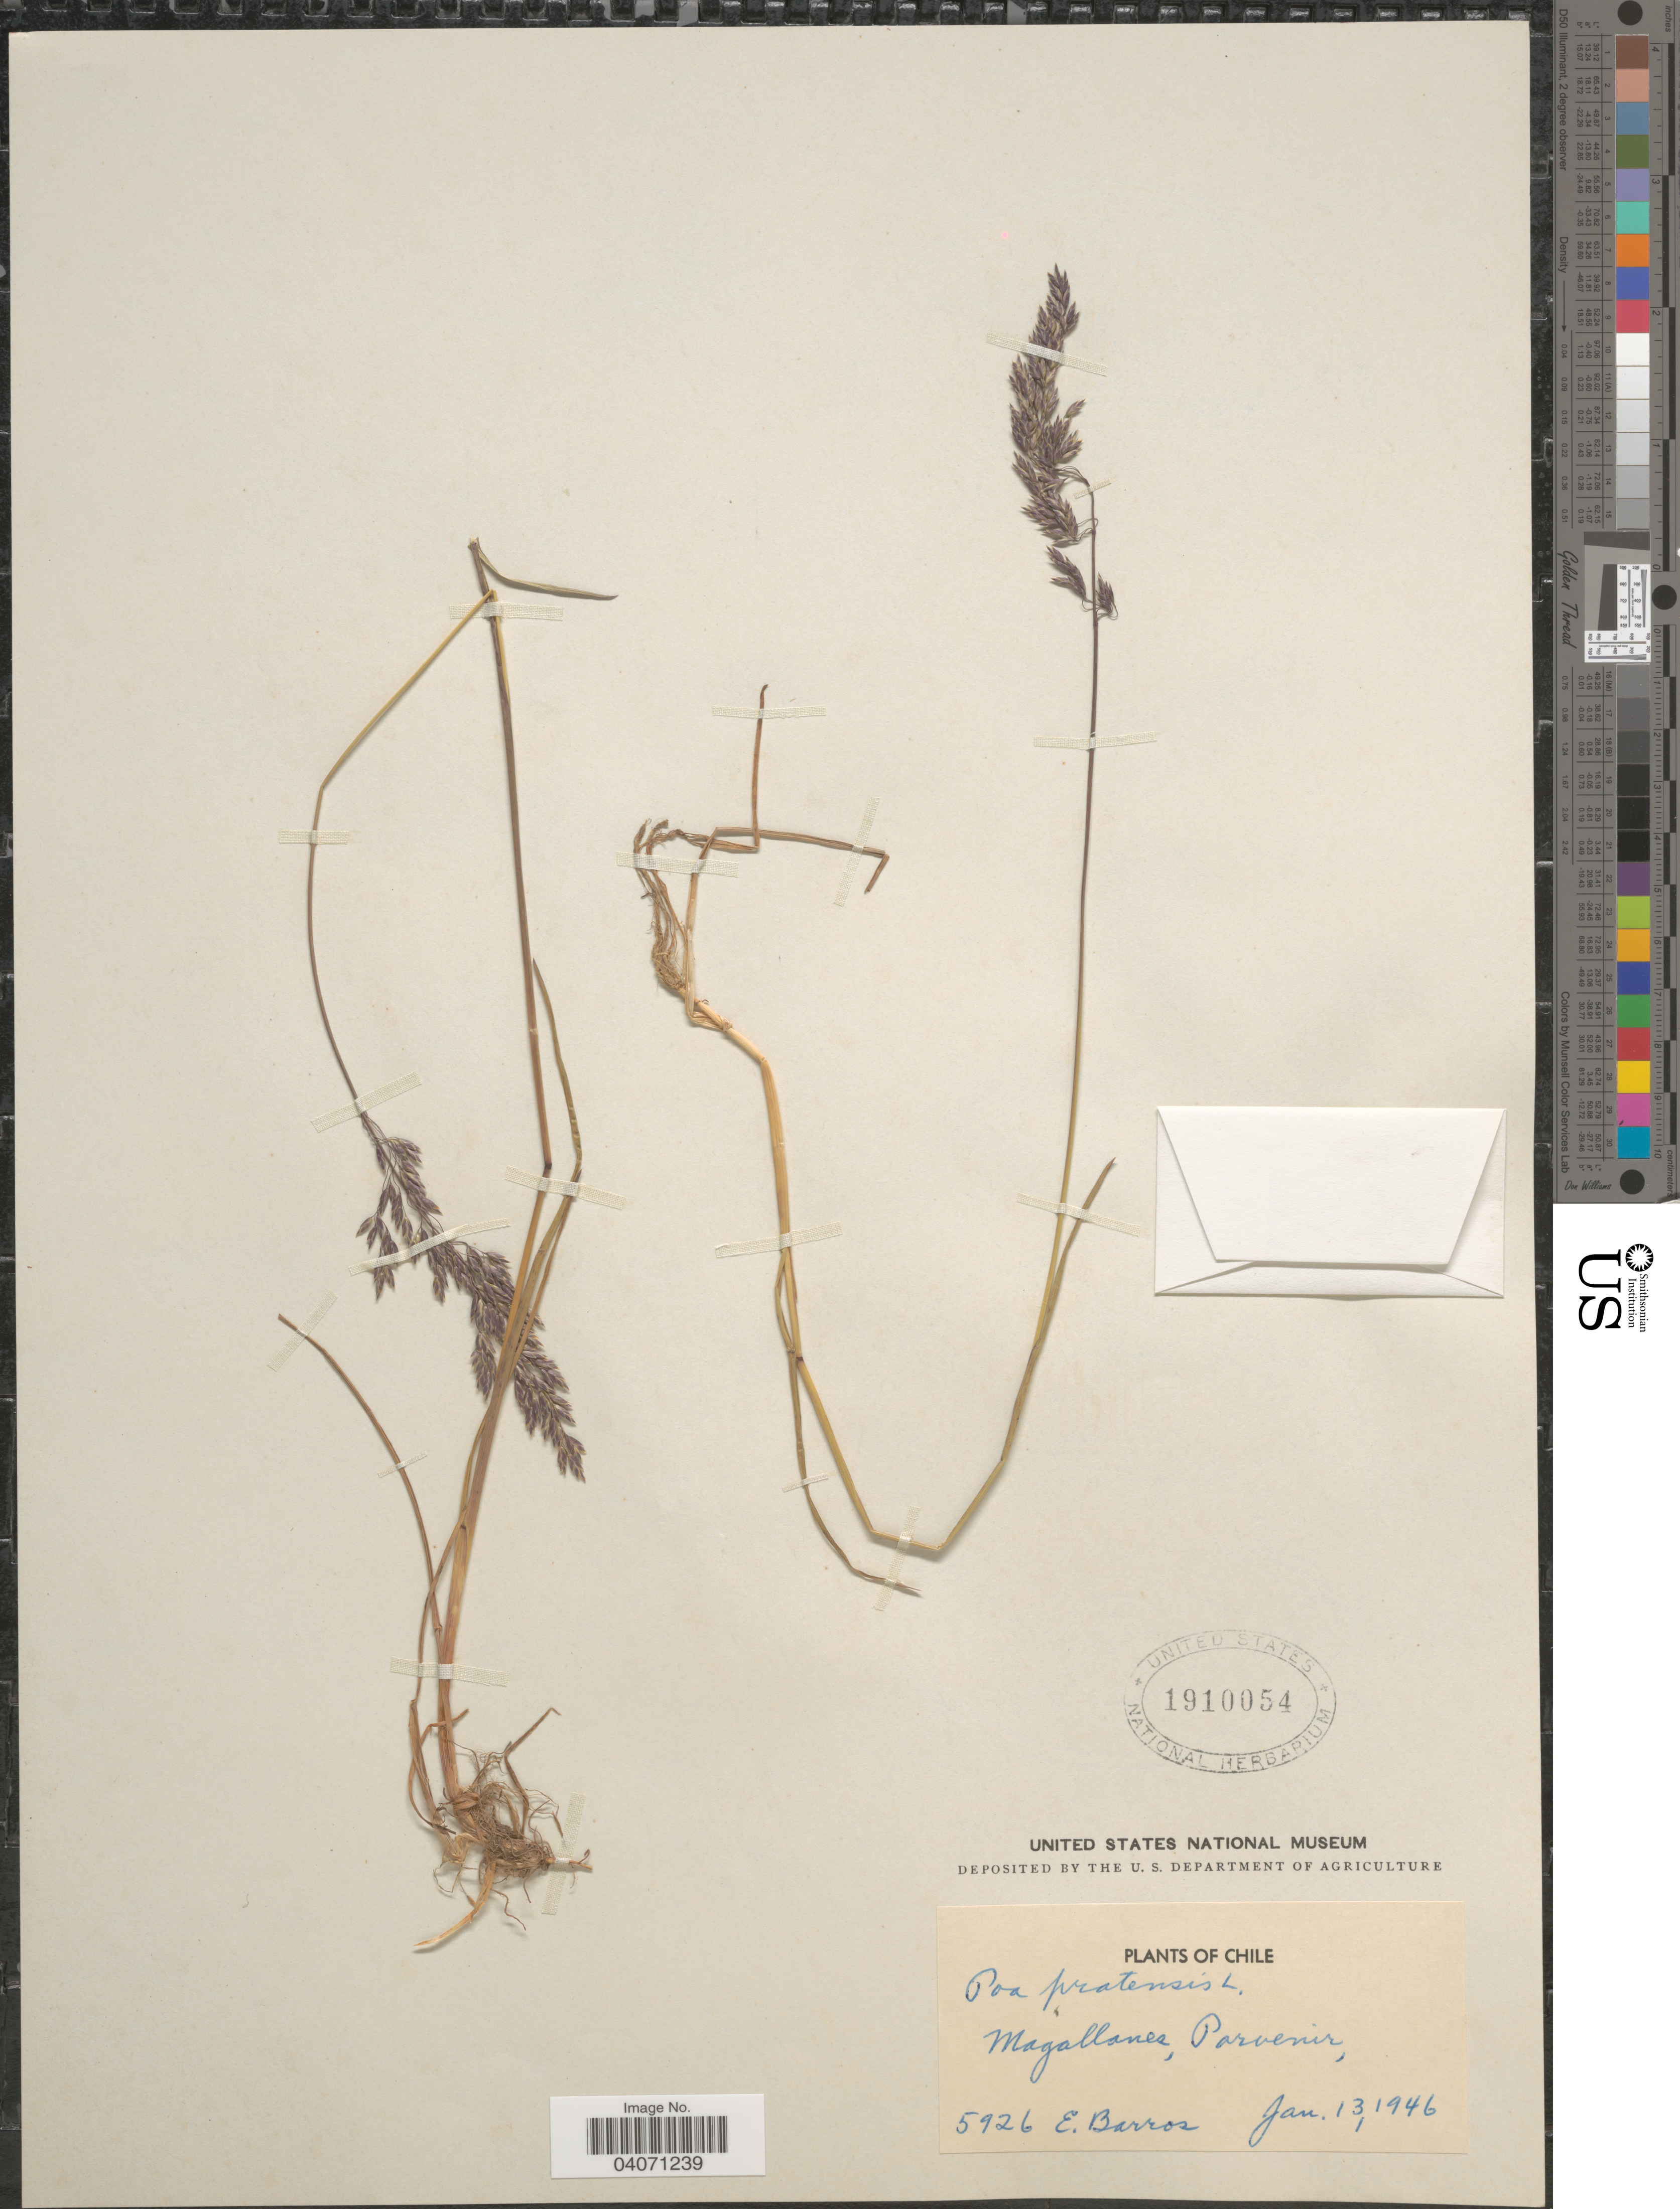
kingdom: Plantae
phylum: Tracheophyta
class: Liliopsida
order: Poales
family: Poaceae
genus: Poa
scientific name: Poa pratensis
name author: L.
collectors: E. Barros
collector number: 5926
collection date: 1946-01-13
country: Chile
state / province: Magallanes y de la Antártica Chilena (XII)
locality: Magallanes, Porvenir.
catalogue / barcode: US 1910054